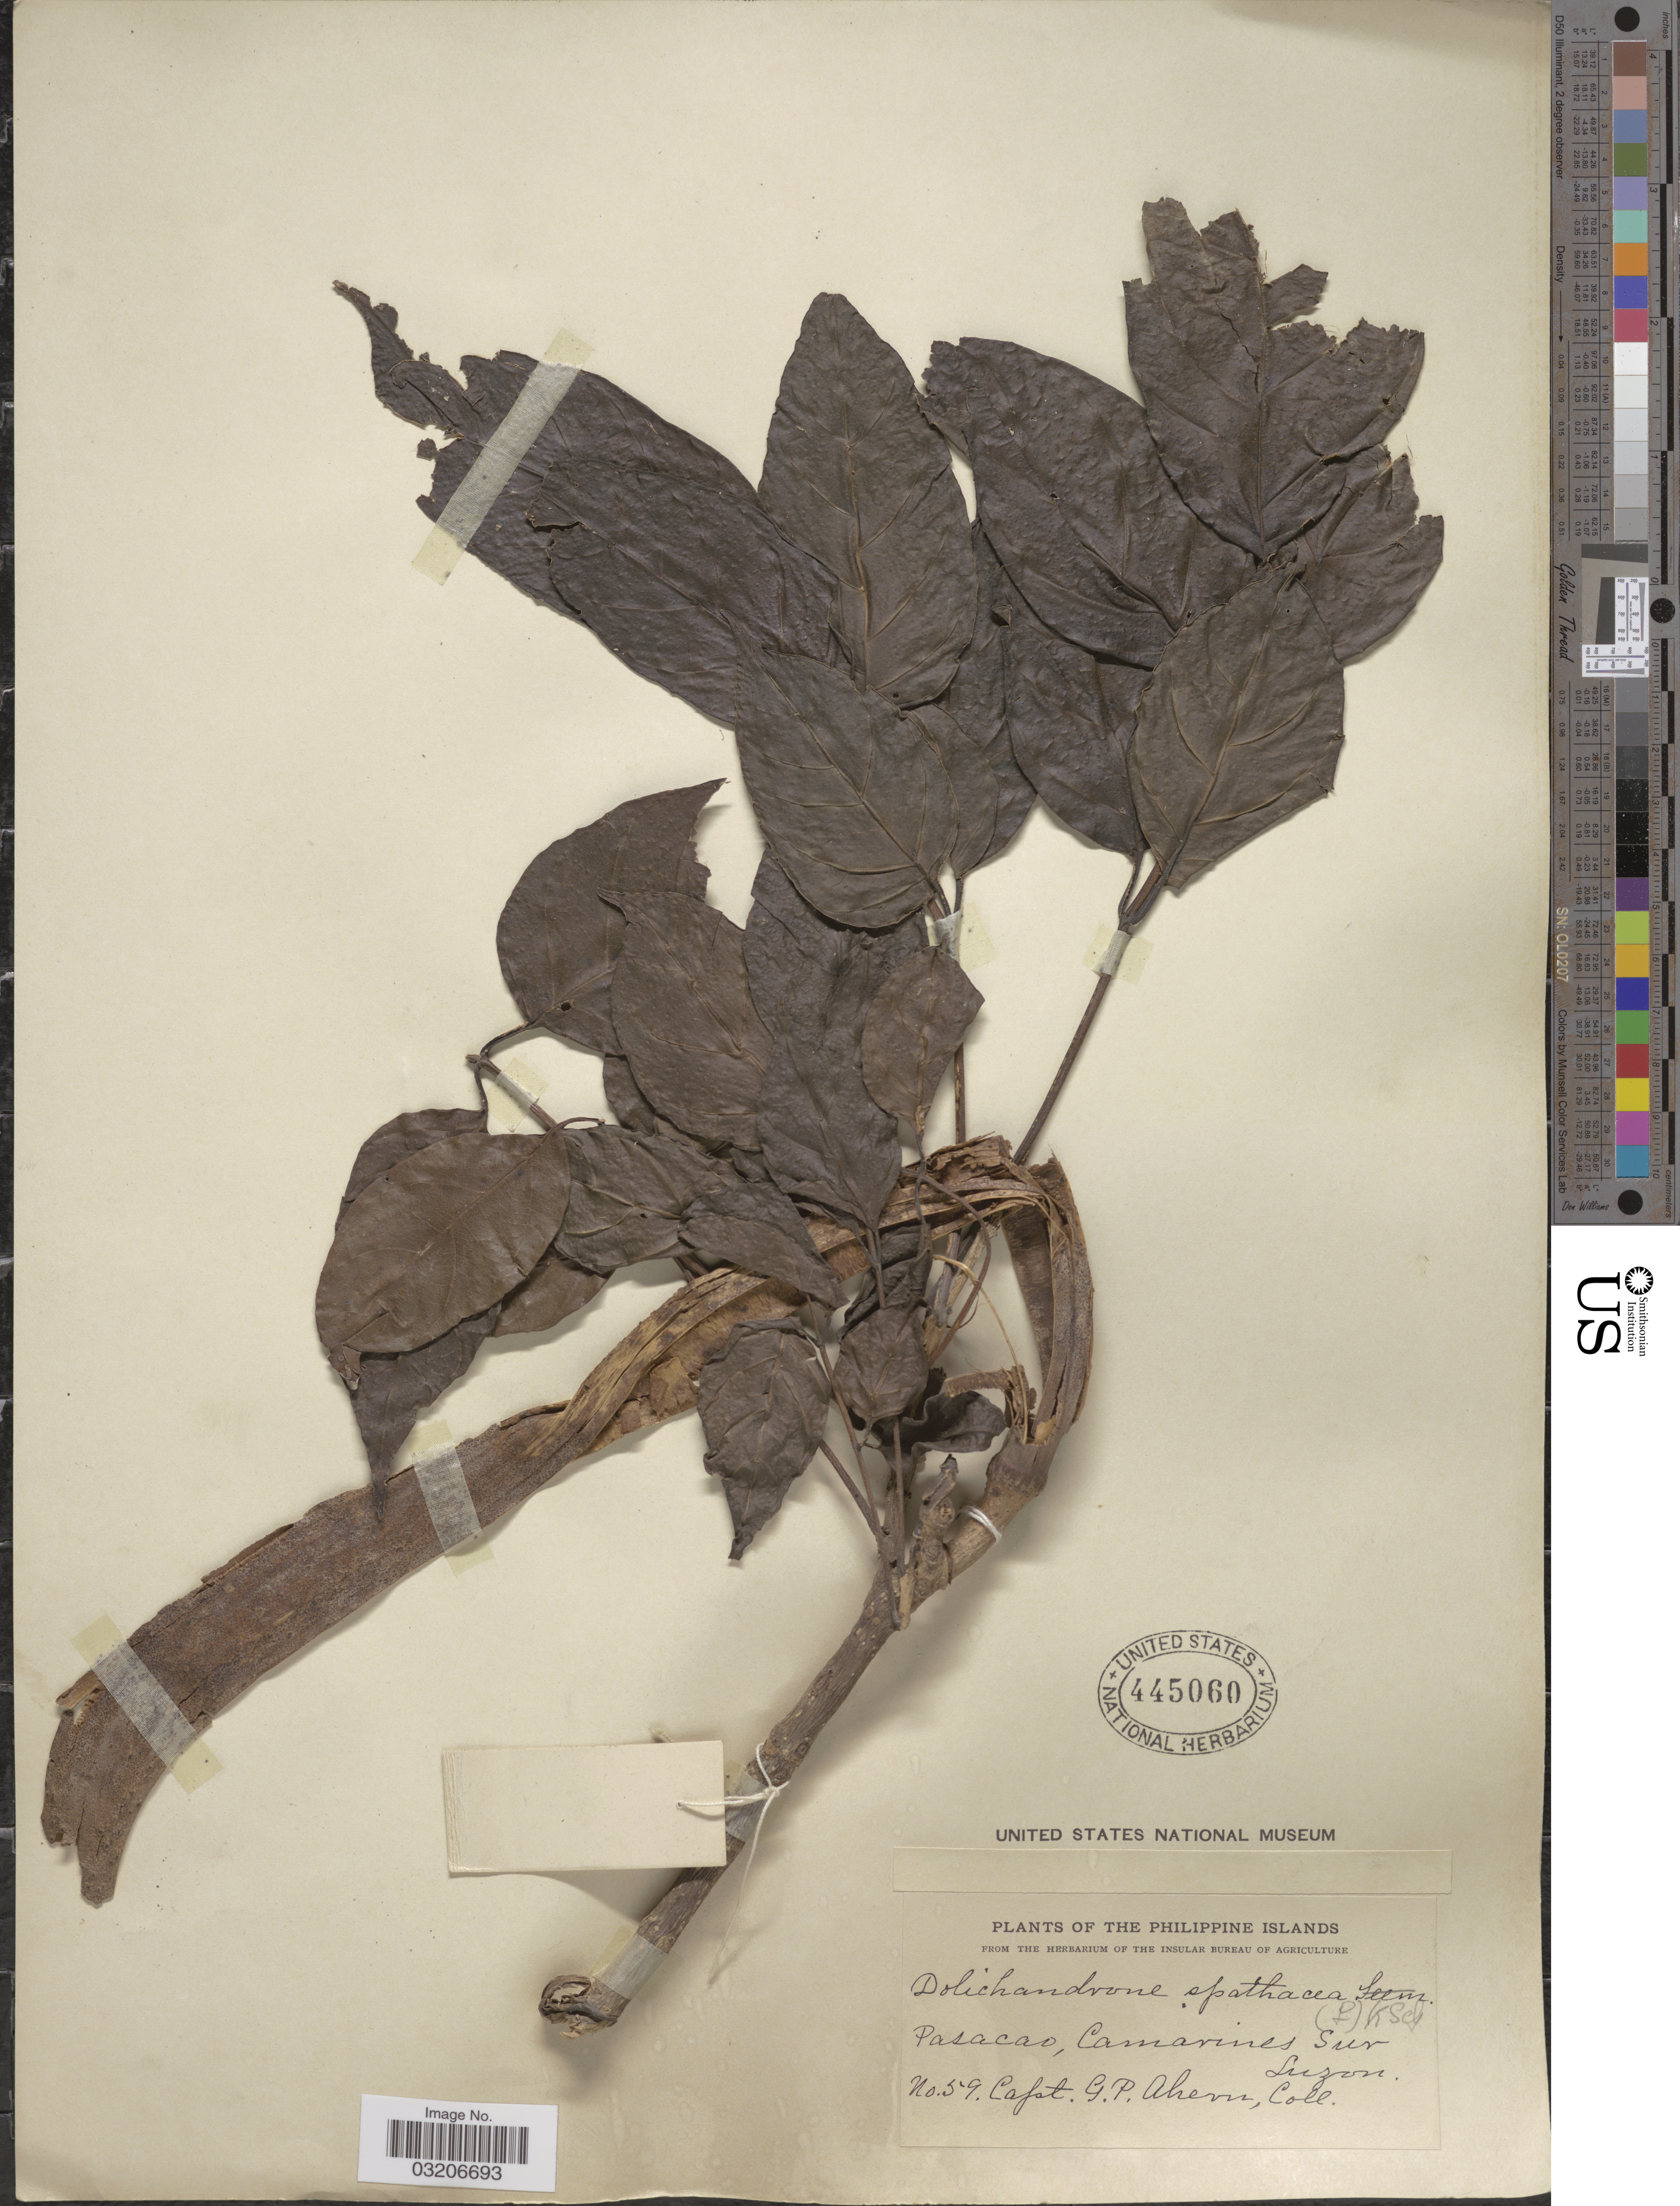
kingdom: Plantae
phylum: Tracheophyta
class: Magnoliopsida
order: Lamiales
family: Bignoniaceae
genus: Dolichandrone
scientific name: Dolichandrone spathacea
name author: (L. f.) K. Schum.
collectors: G. Ahern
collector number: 59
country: Philippines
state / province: Bicol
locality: The Philippine Islands. Pasacao, Camarines Sur Luzon.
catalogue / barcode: US 445060